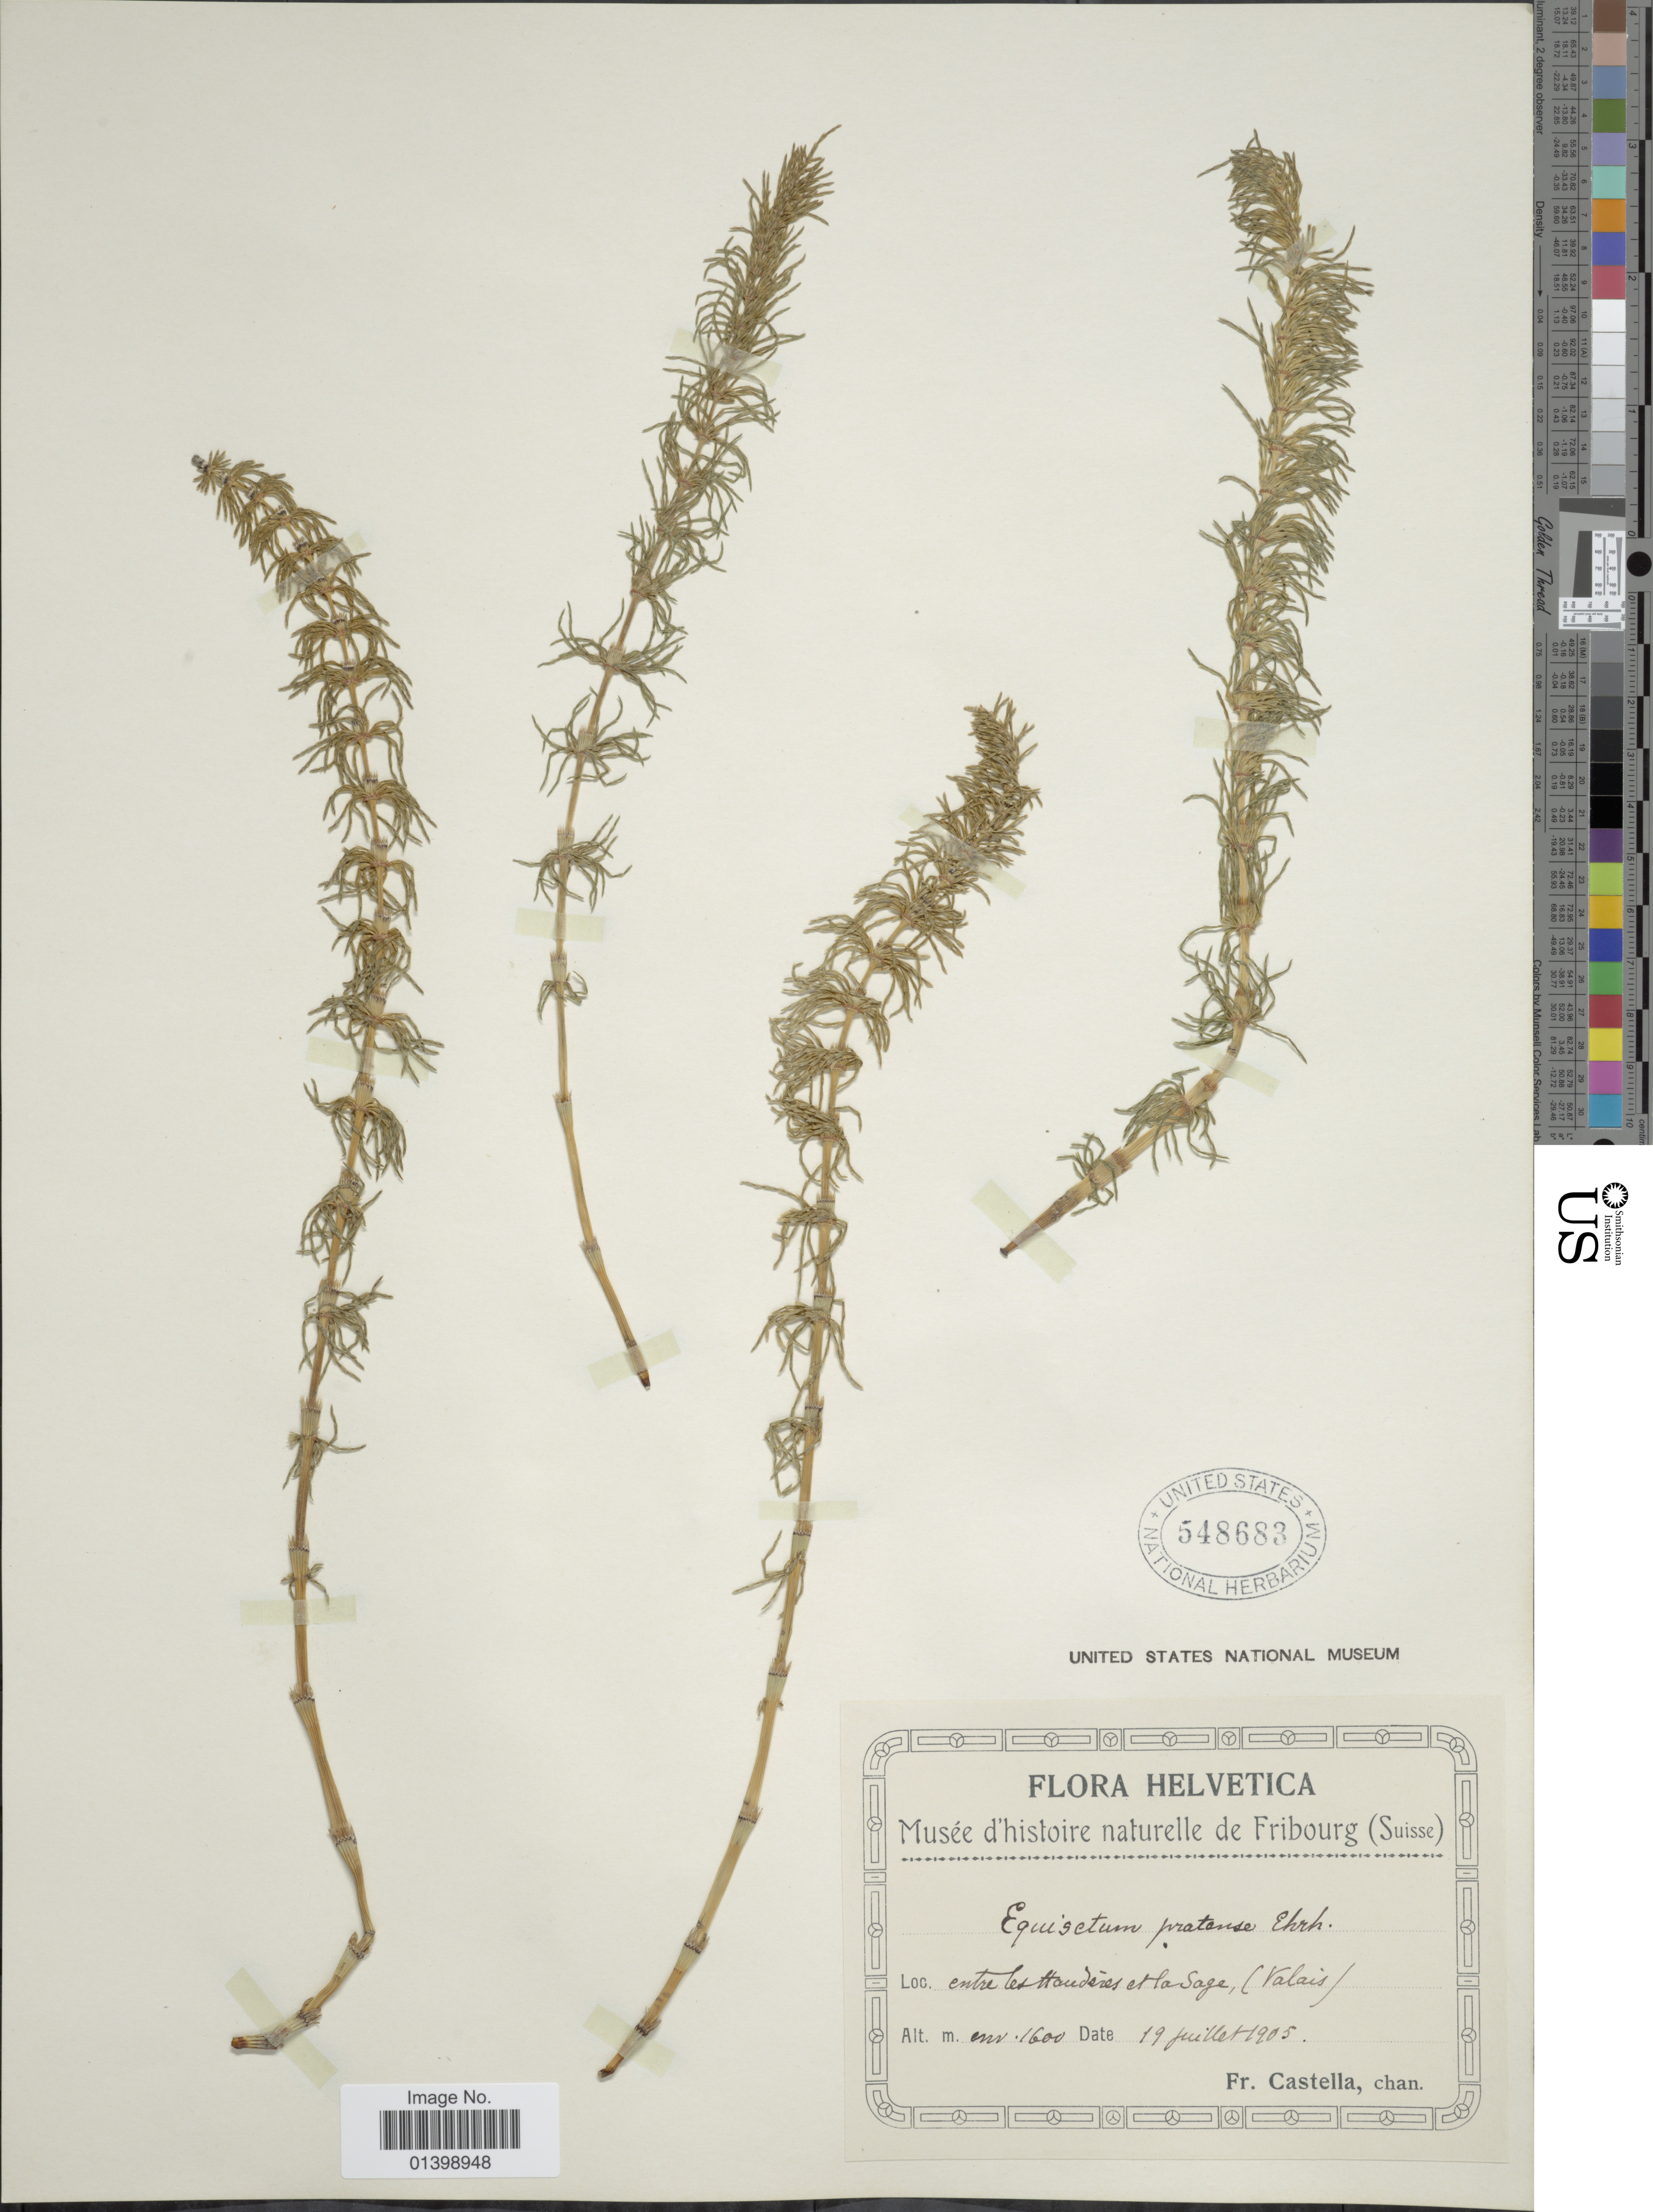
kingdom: Plantae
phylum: Tracheophyta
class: Polypodiopsida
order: Equisetales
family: Equisetaceae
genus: Equisetum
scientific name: Equisetum pratense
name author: Ehrh.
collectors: Fr. Castella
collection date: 1905-07-19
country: Switzerland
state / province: Valais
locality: Helevetica, entre Les Haudères et La Sage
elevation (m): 1600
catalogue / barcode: US 548683